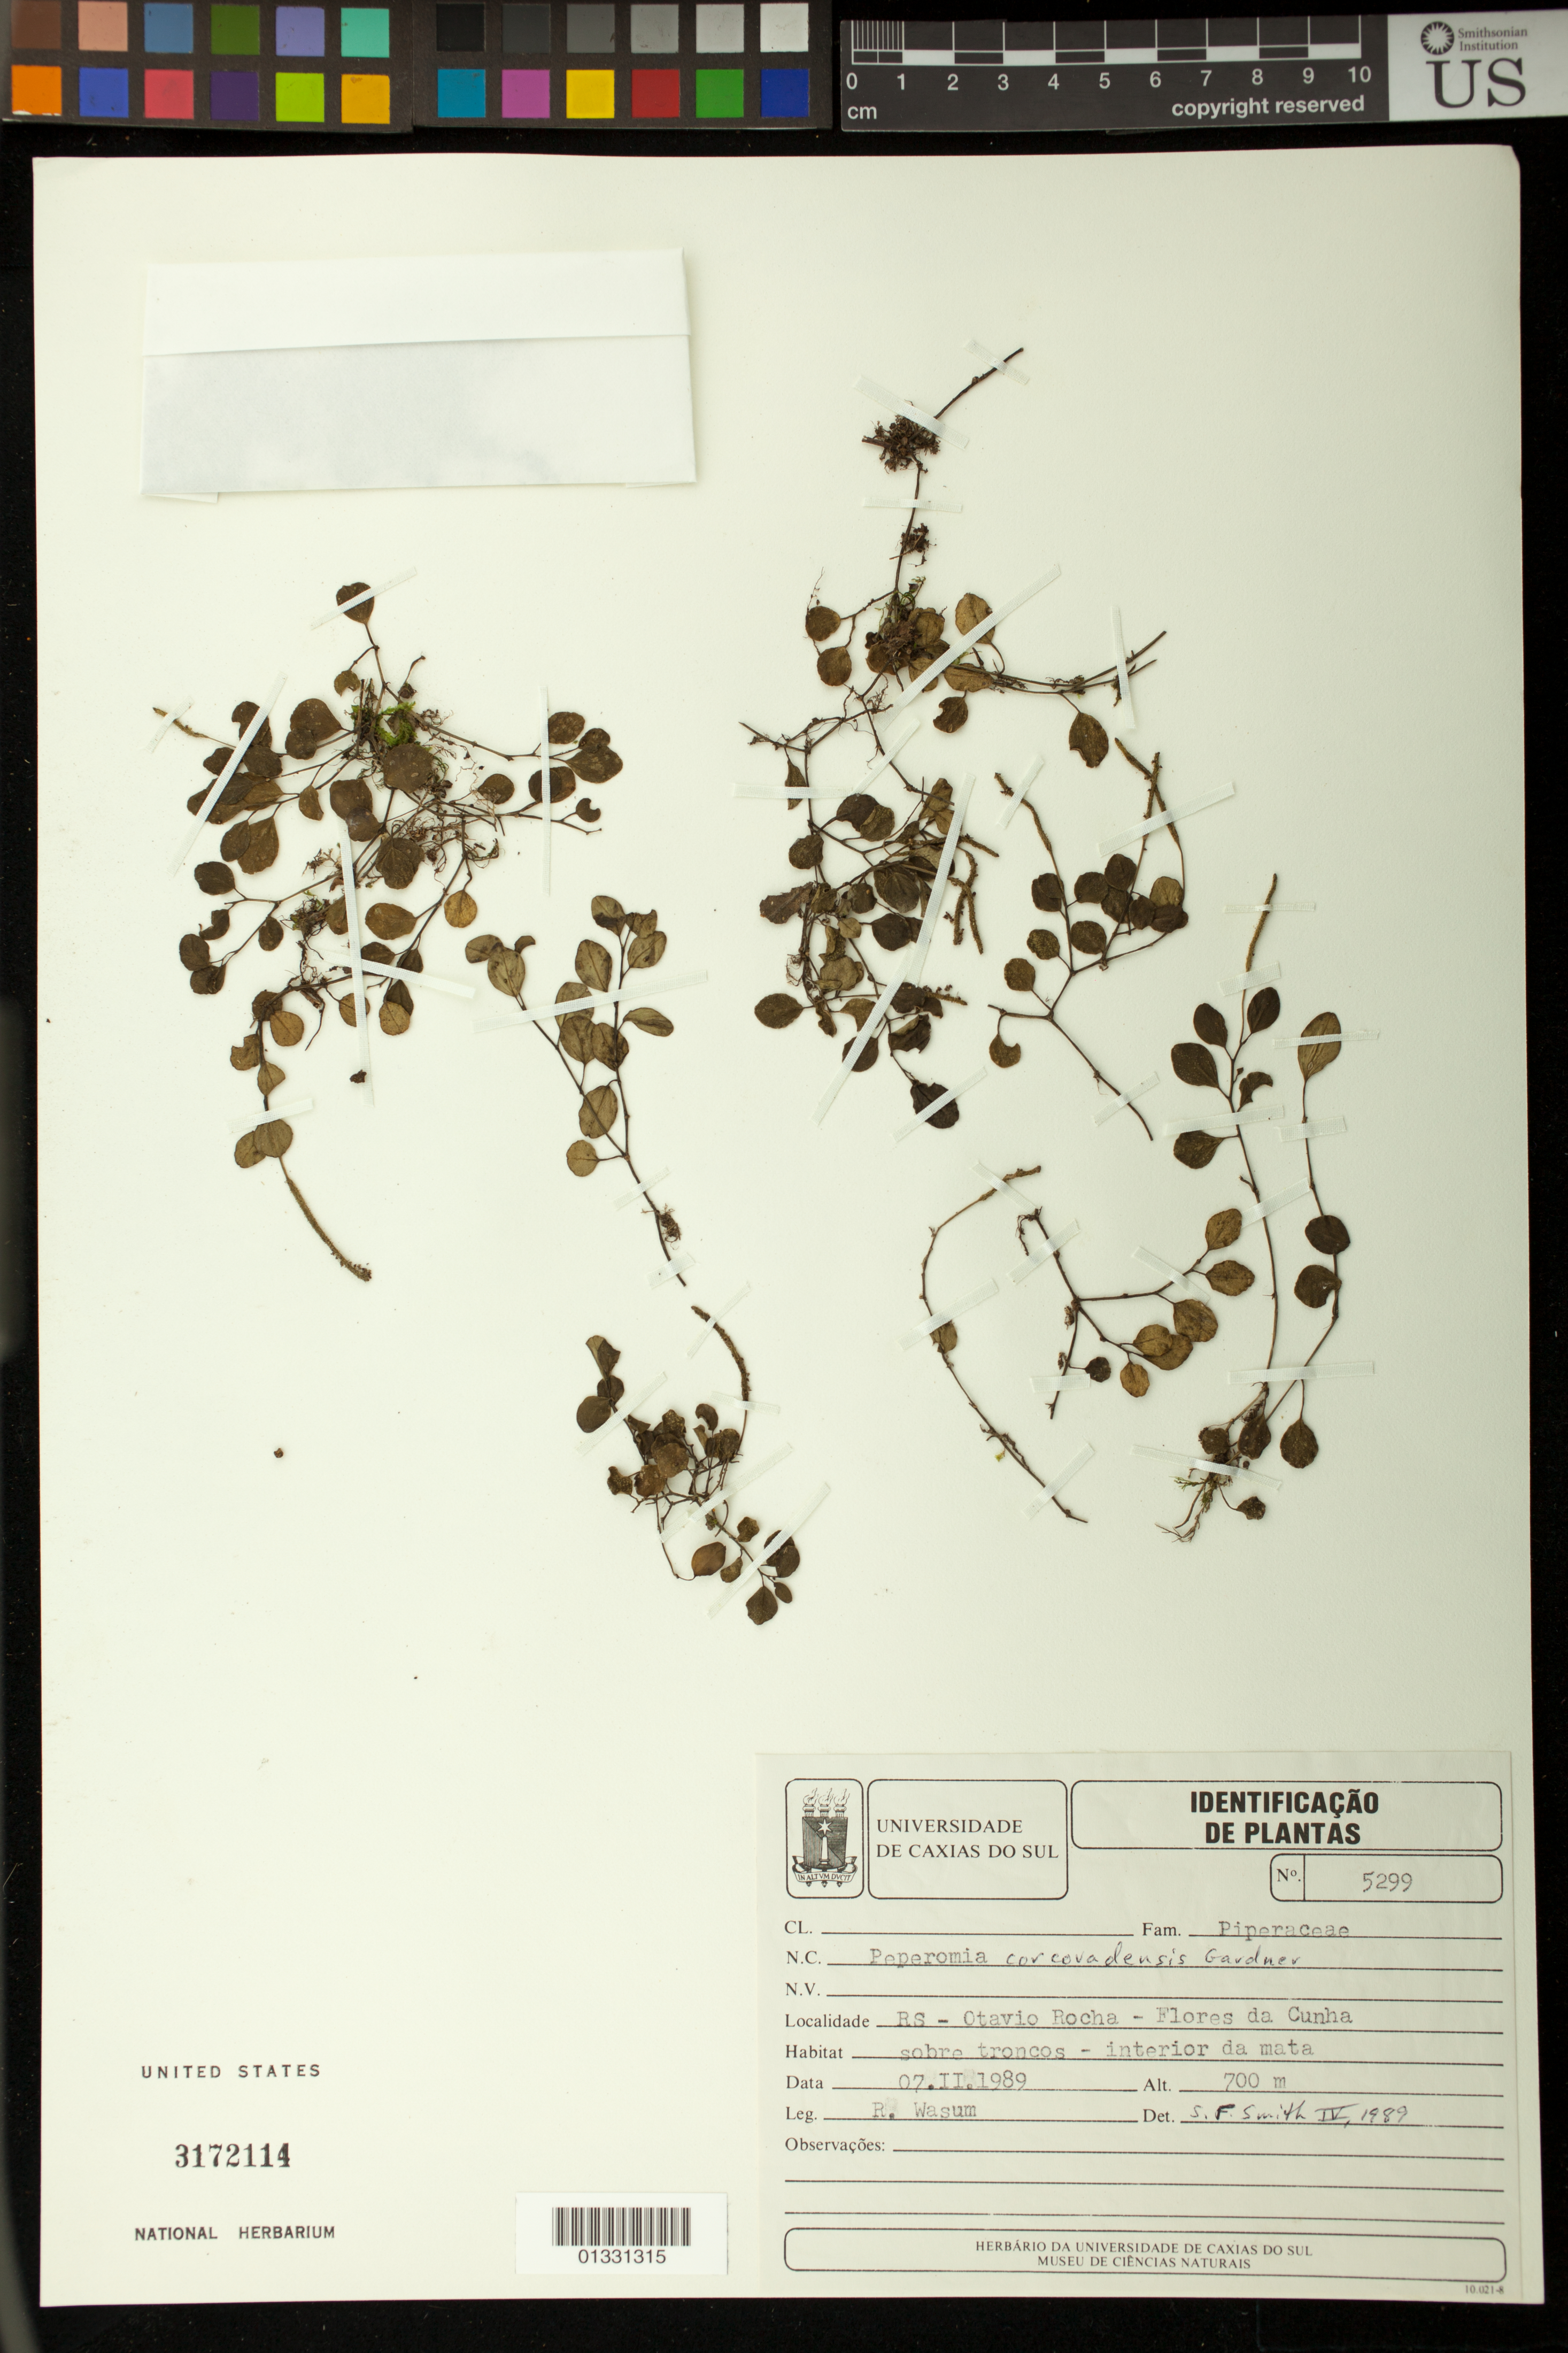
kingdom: Plantae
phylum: Tracheophyta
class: Magnoliopsida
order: Piperales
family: Piperaceae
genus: Peperomia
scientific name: Peperomia corcovadensis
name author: Gardner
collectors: R. Wasum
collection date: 1989-02-07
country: Brazil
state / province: Rio Grande do Sul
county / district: Flores da Cunha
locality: Flores da Cunha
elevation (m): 700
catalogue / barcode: US 3172114